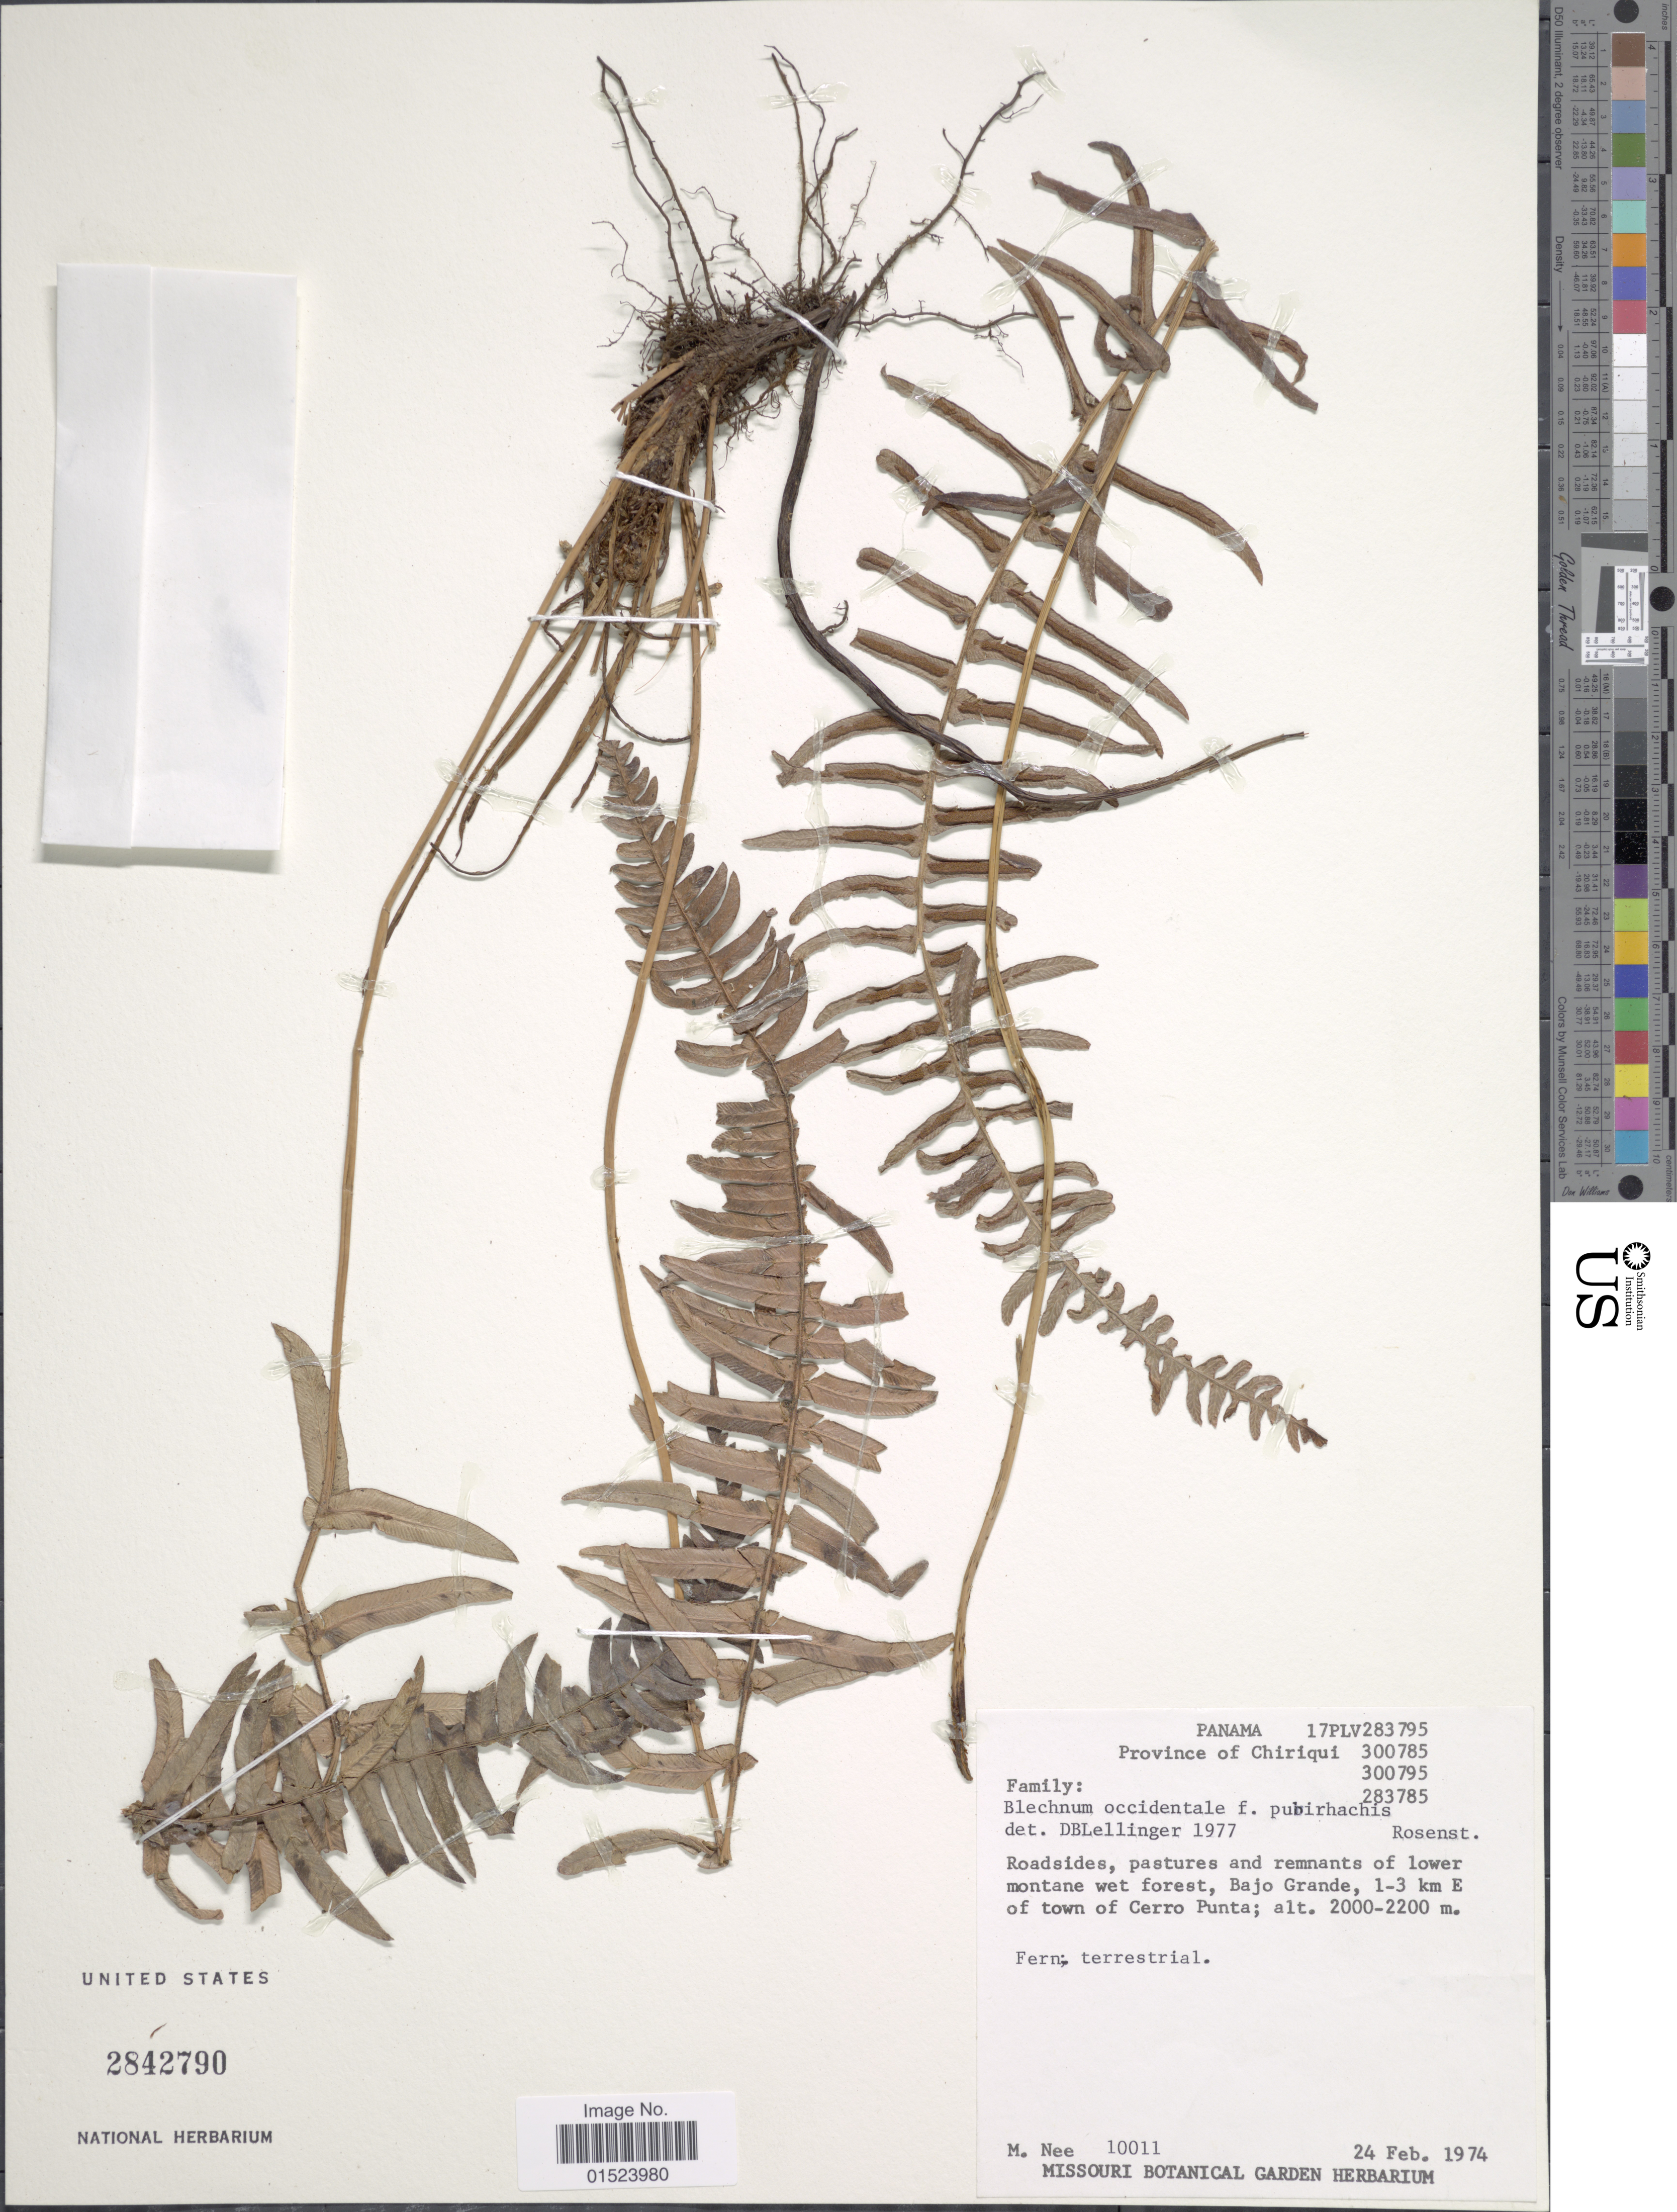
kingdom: Plantae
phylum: Tracheophyta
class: Polypodiopsida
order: Polypodiales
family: Blechnaceae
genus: Blechnum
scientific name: Blechnum glandulosum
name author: Link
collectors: M. Nee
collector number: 10011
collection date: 1974-02-24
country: Panama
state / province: Chiriqui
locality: Roadsides, pastures and remnants of lower montane wet forest, Bajo Grande, 1-3 km E of town of Cerro Punta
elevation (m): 2000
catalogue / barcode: US 2842790